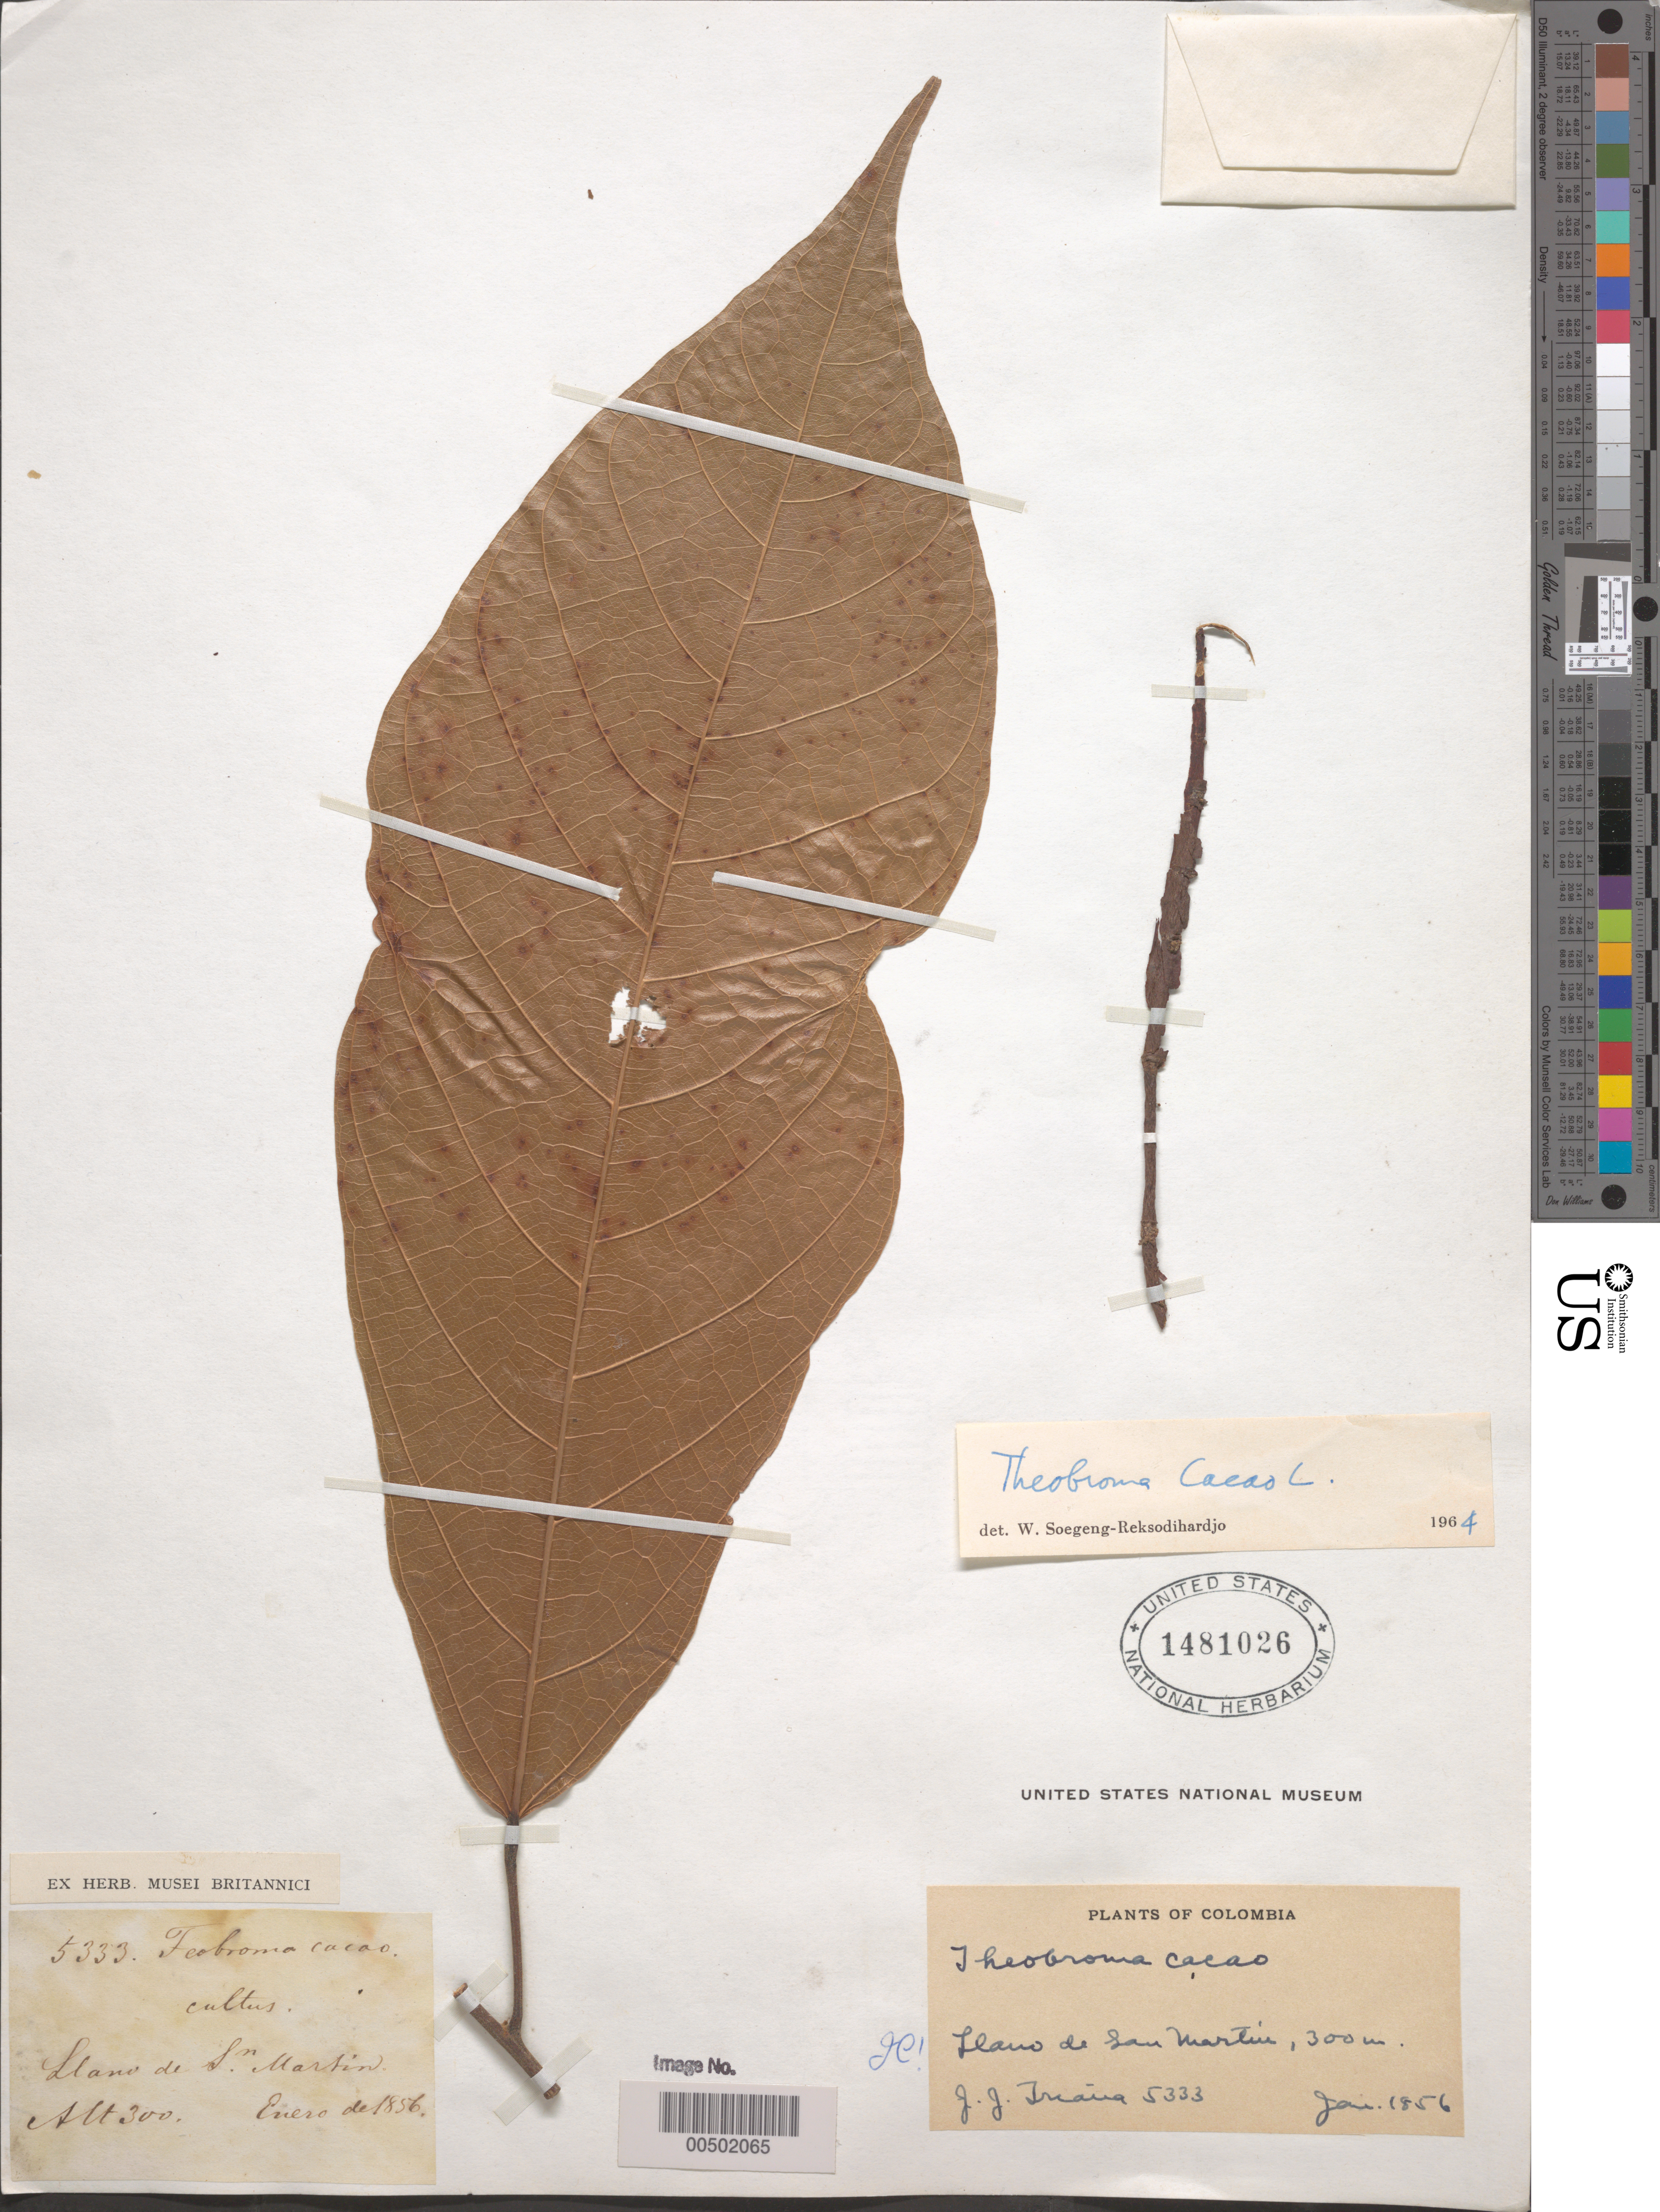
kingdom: Plantae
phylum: Tracheophyta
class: Magnoliopsida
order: Malvales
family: Malvaceae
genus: Brotobroma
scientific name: Brotobroma asperum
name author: H. Karst. & Triana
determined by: Dorr, Laurence J., Curator (BOT), Smithsonian Institution - National Museum of Natural History (UNITED STATES)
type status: Isoneotype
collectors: J. J. Triana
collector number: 5333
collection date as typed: Jan 1856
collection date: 1856-01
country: Colombia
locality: Llanos de San Martin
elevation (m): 300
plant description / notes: Neotype (as 'type') designated by Schultes, Bot. Mus Leaflet 14(5): 131. 1980. (Dorr (US) 2026.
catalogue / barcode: US 1481026